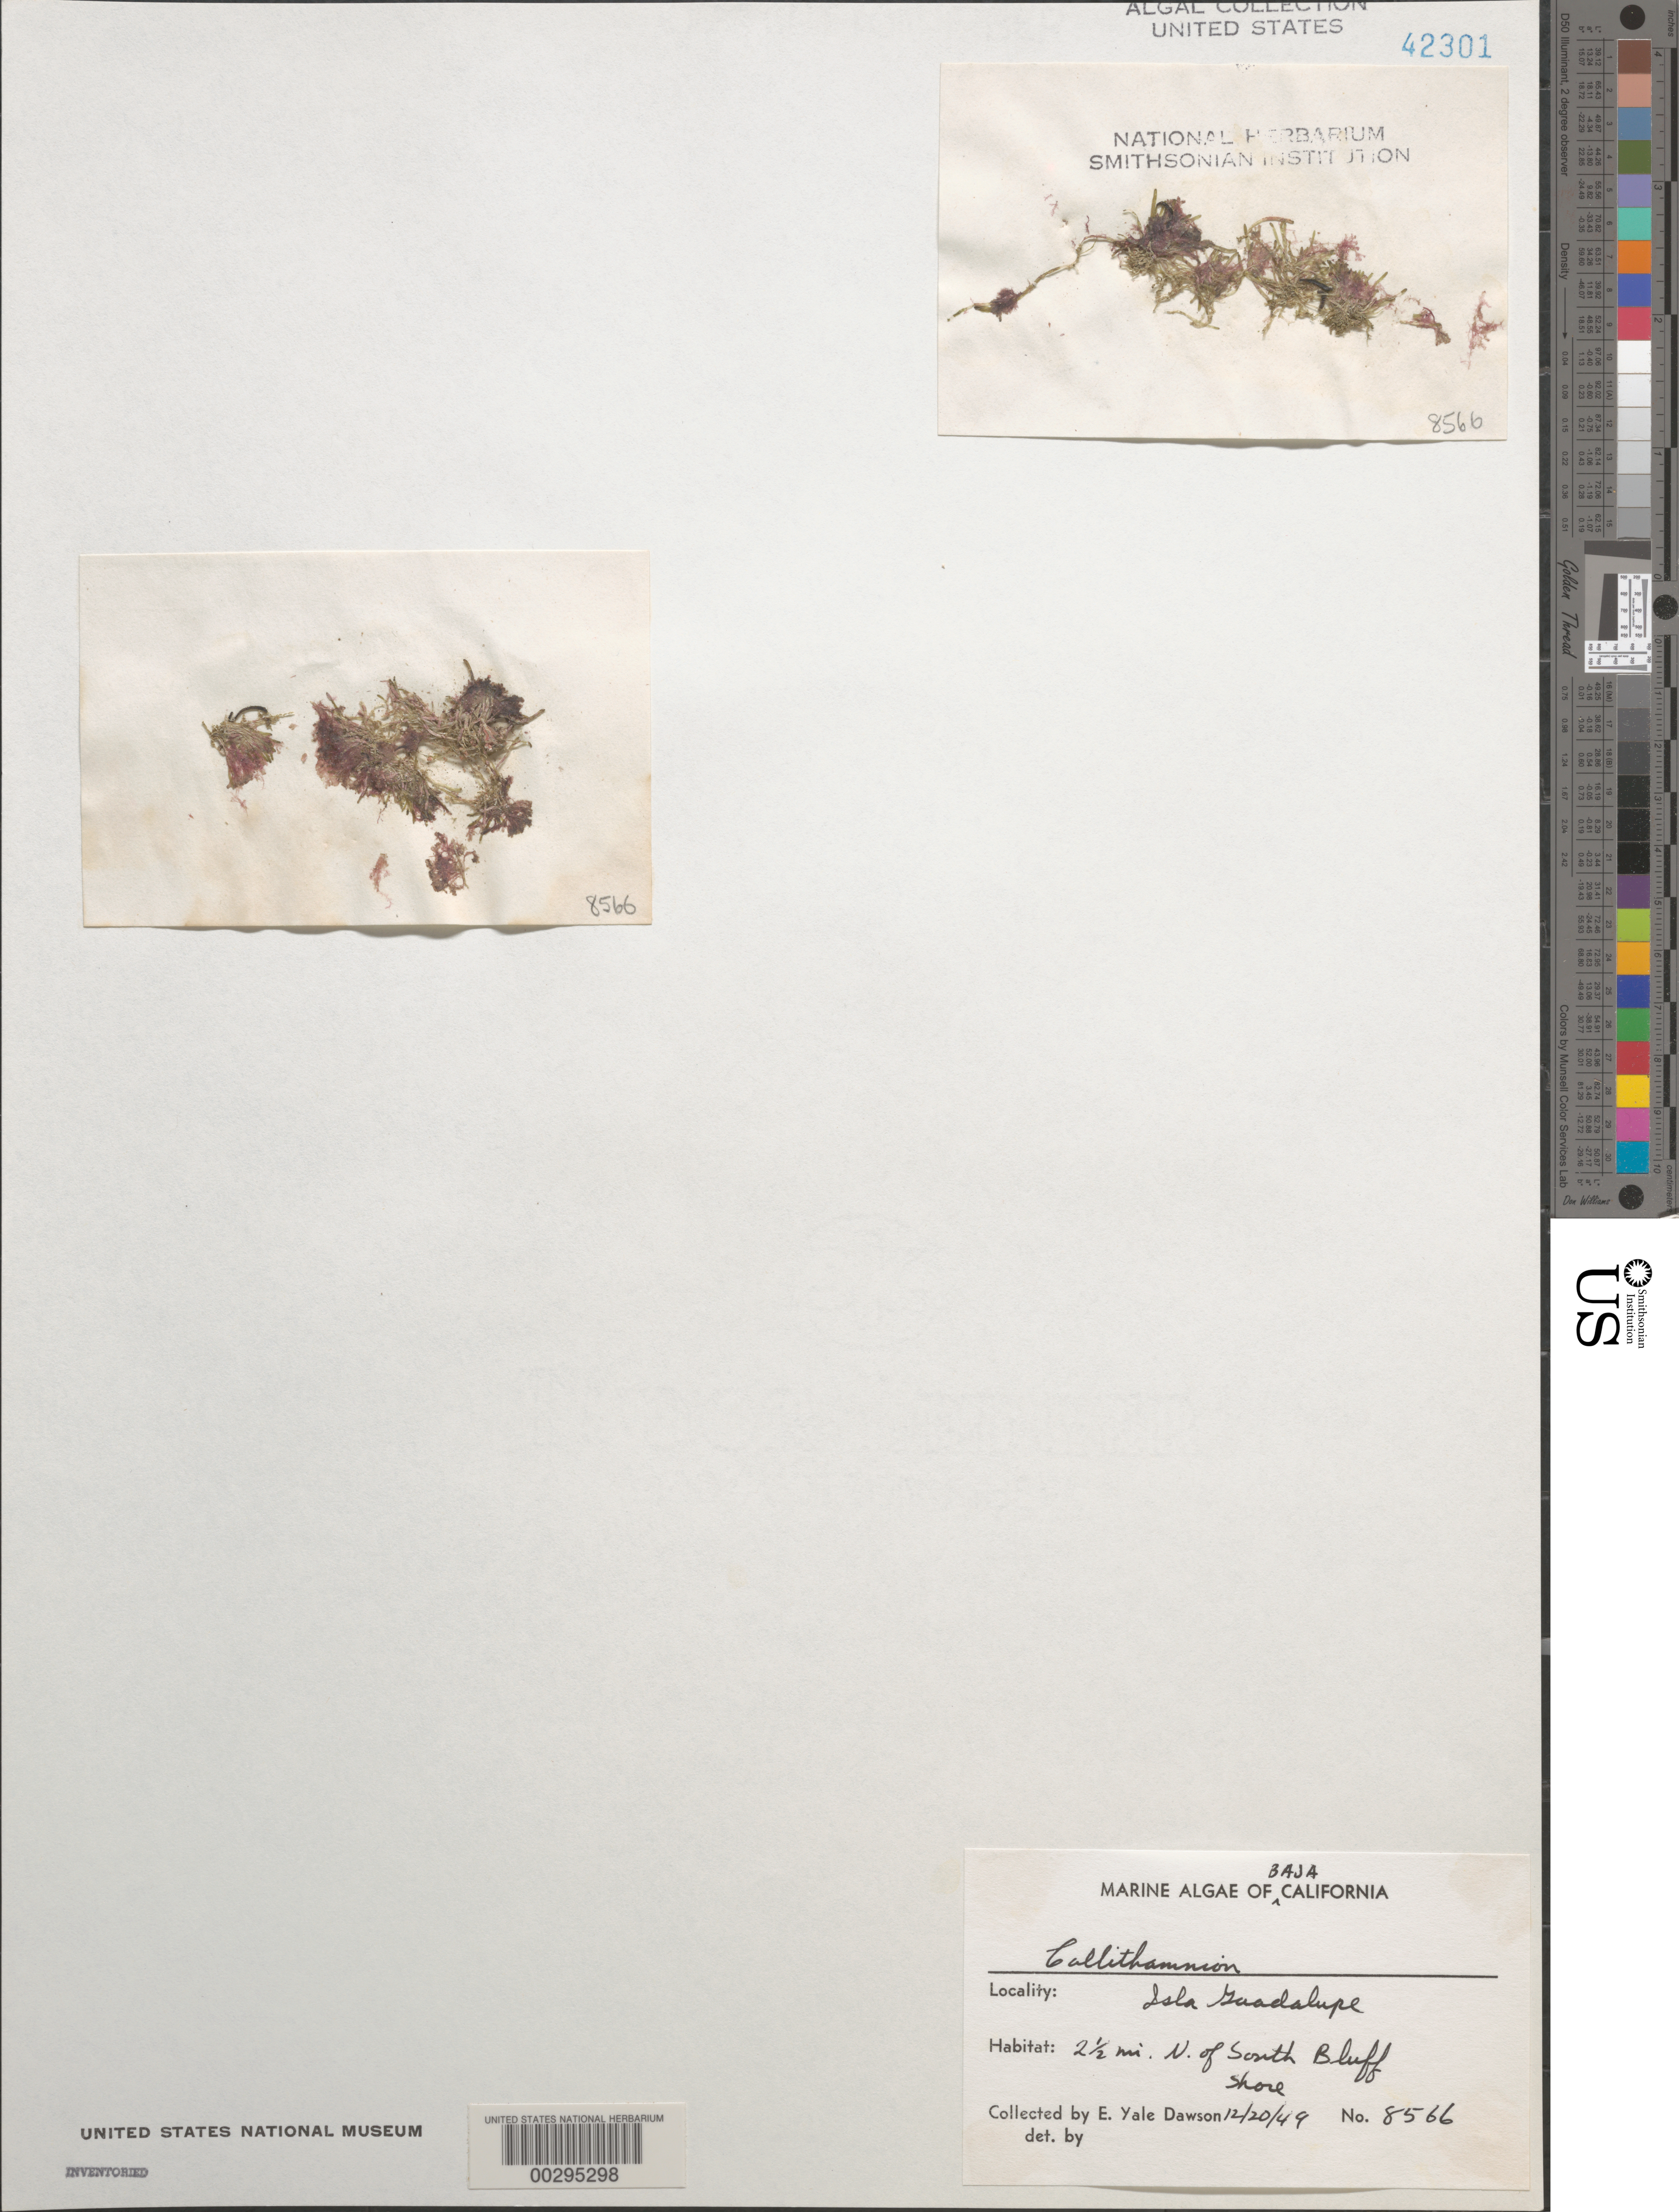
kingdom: Plantae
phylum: Rhodophyta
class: Florideophyceae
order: Ceramiales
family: Callithamniaceae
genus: Callithamnion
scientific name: Callithamnion sp.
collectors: E. Y. Dawson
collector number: EYD 8566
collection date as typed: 20 Dec 1949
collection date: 1949-12-20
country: Mexico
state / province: Baja California Norte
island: Isla Guadalupe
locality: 2.5 miles north of South Bluff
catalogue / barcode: US 42301